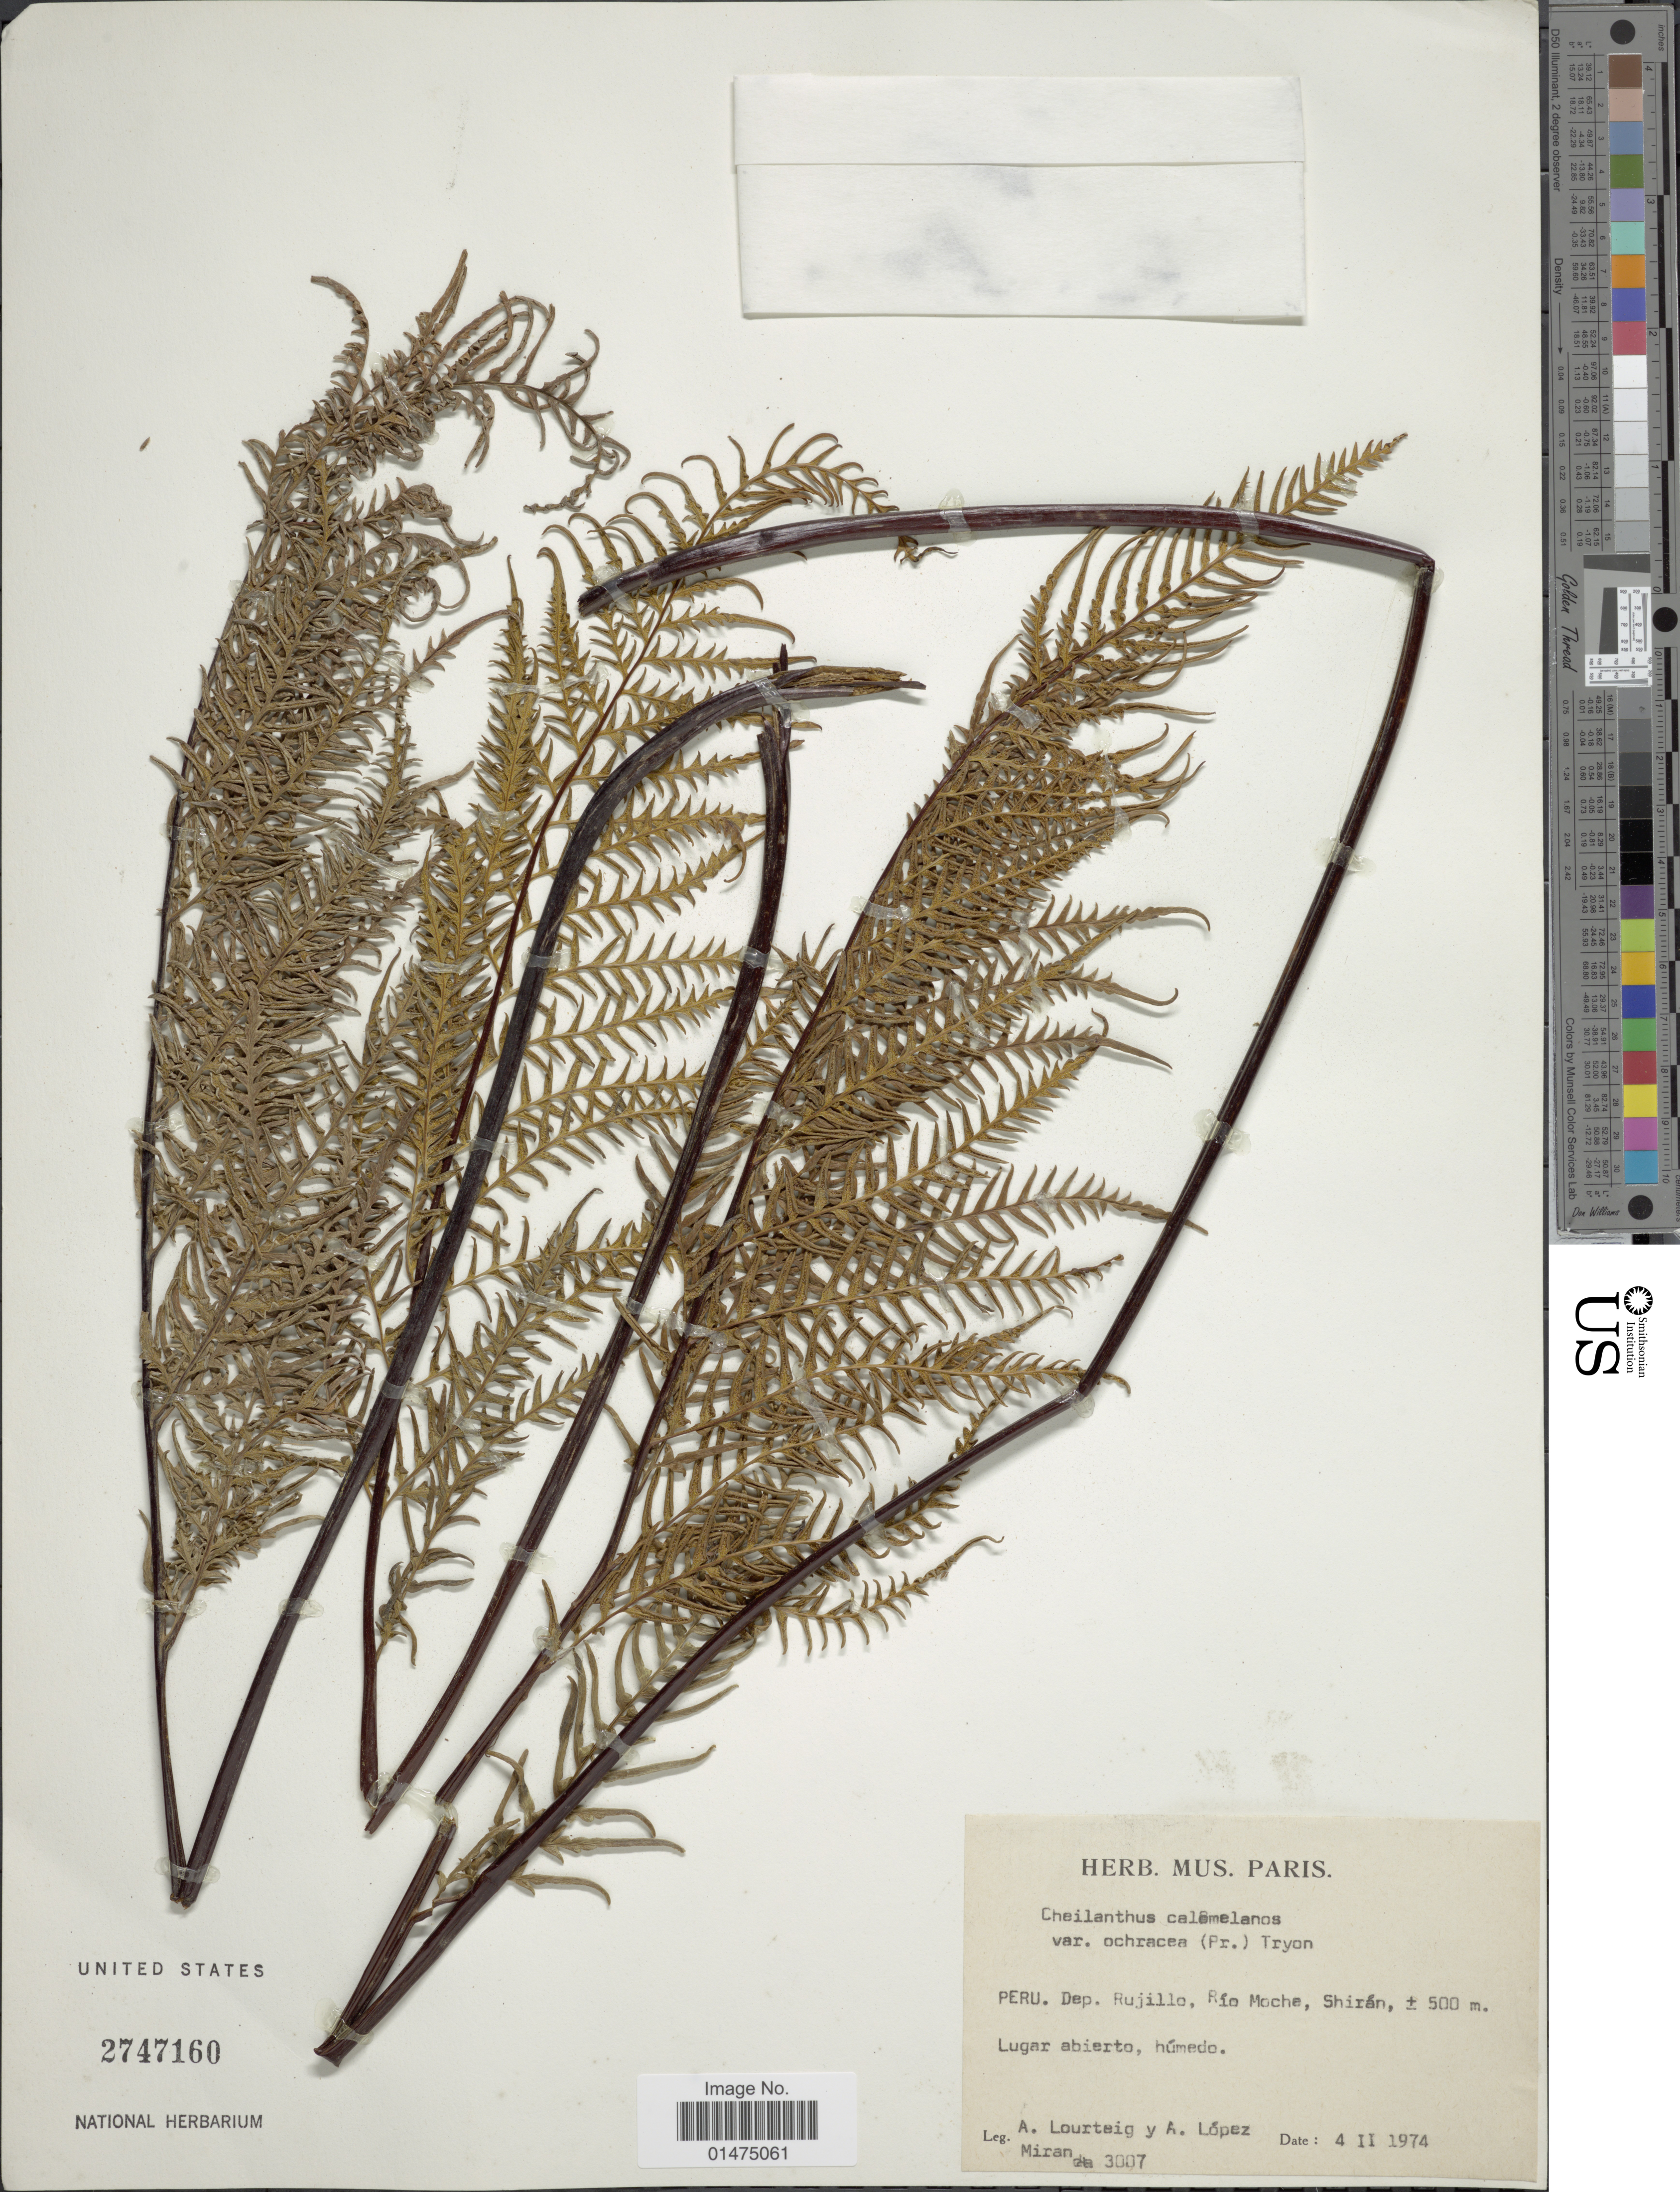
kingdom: Plantae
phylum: Tracheophyta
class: Polypodiopsida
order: Polypodiales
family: Pteridaceae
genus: Pityrogramma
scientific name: Pityrogramma ochracea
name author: (C. Presl) Domin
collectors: A. Lourteig & A. López M.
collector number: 3007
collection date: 1974-02-04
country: Peru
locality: Depr. Rujillo, Río Moche, Shirán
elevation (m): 500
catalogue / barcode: US 2747160